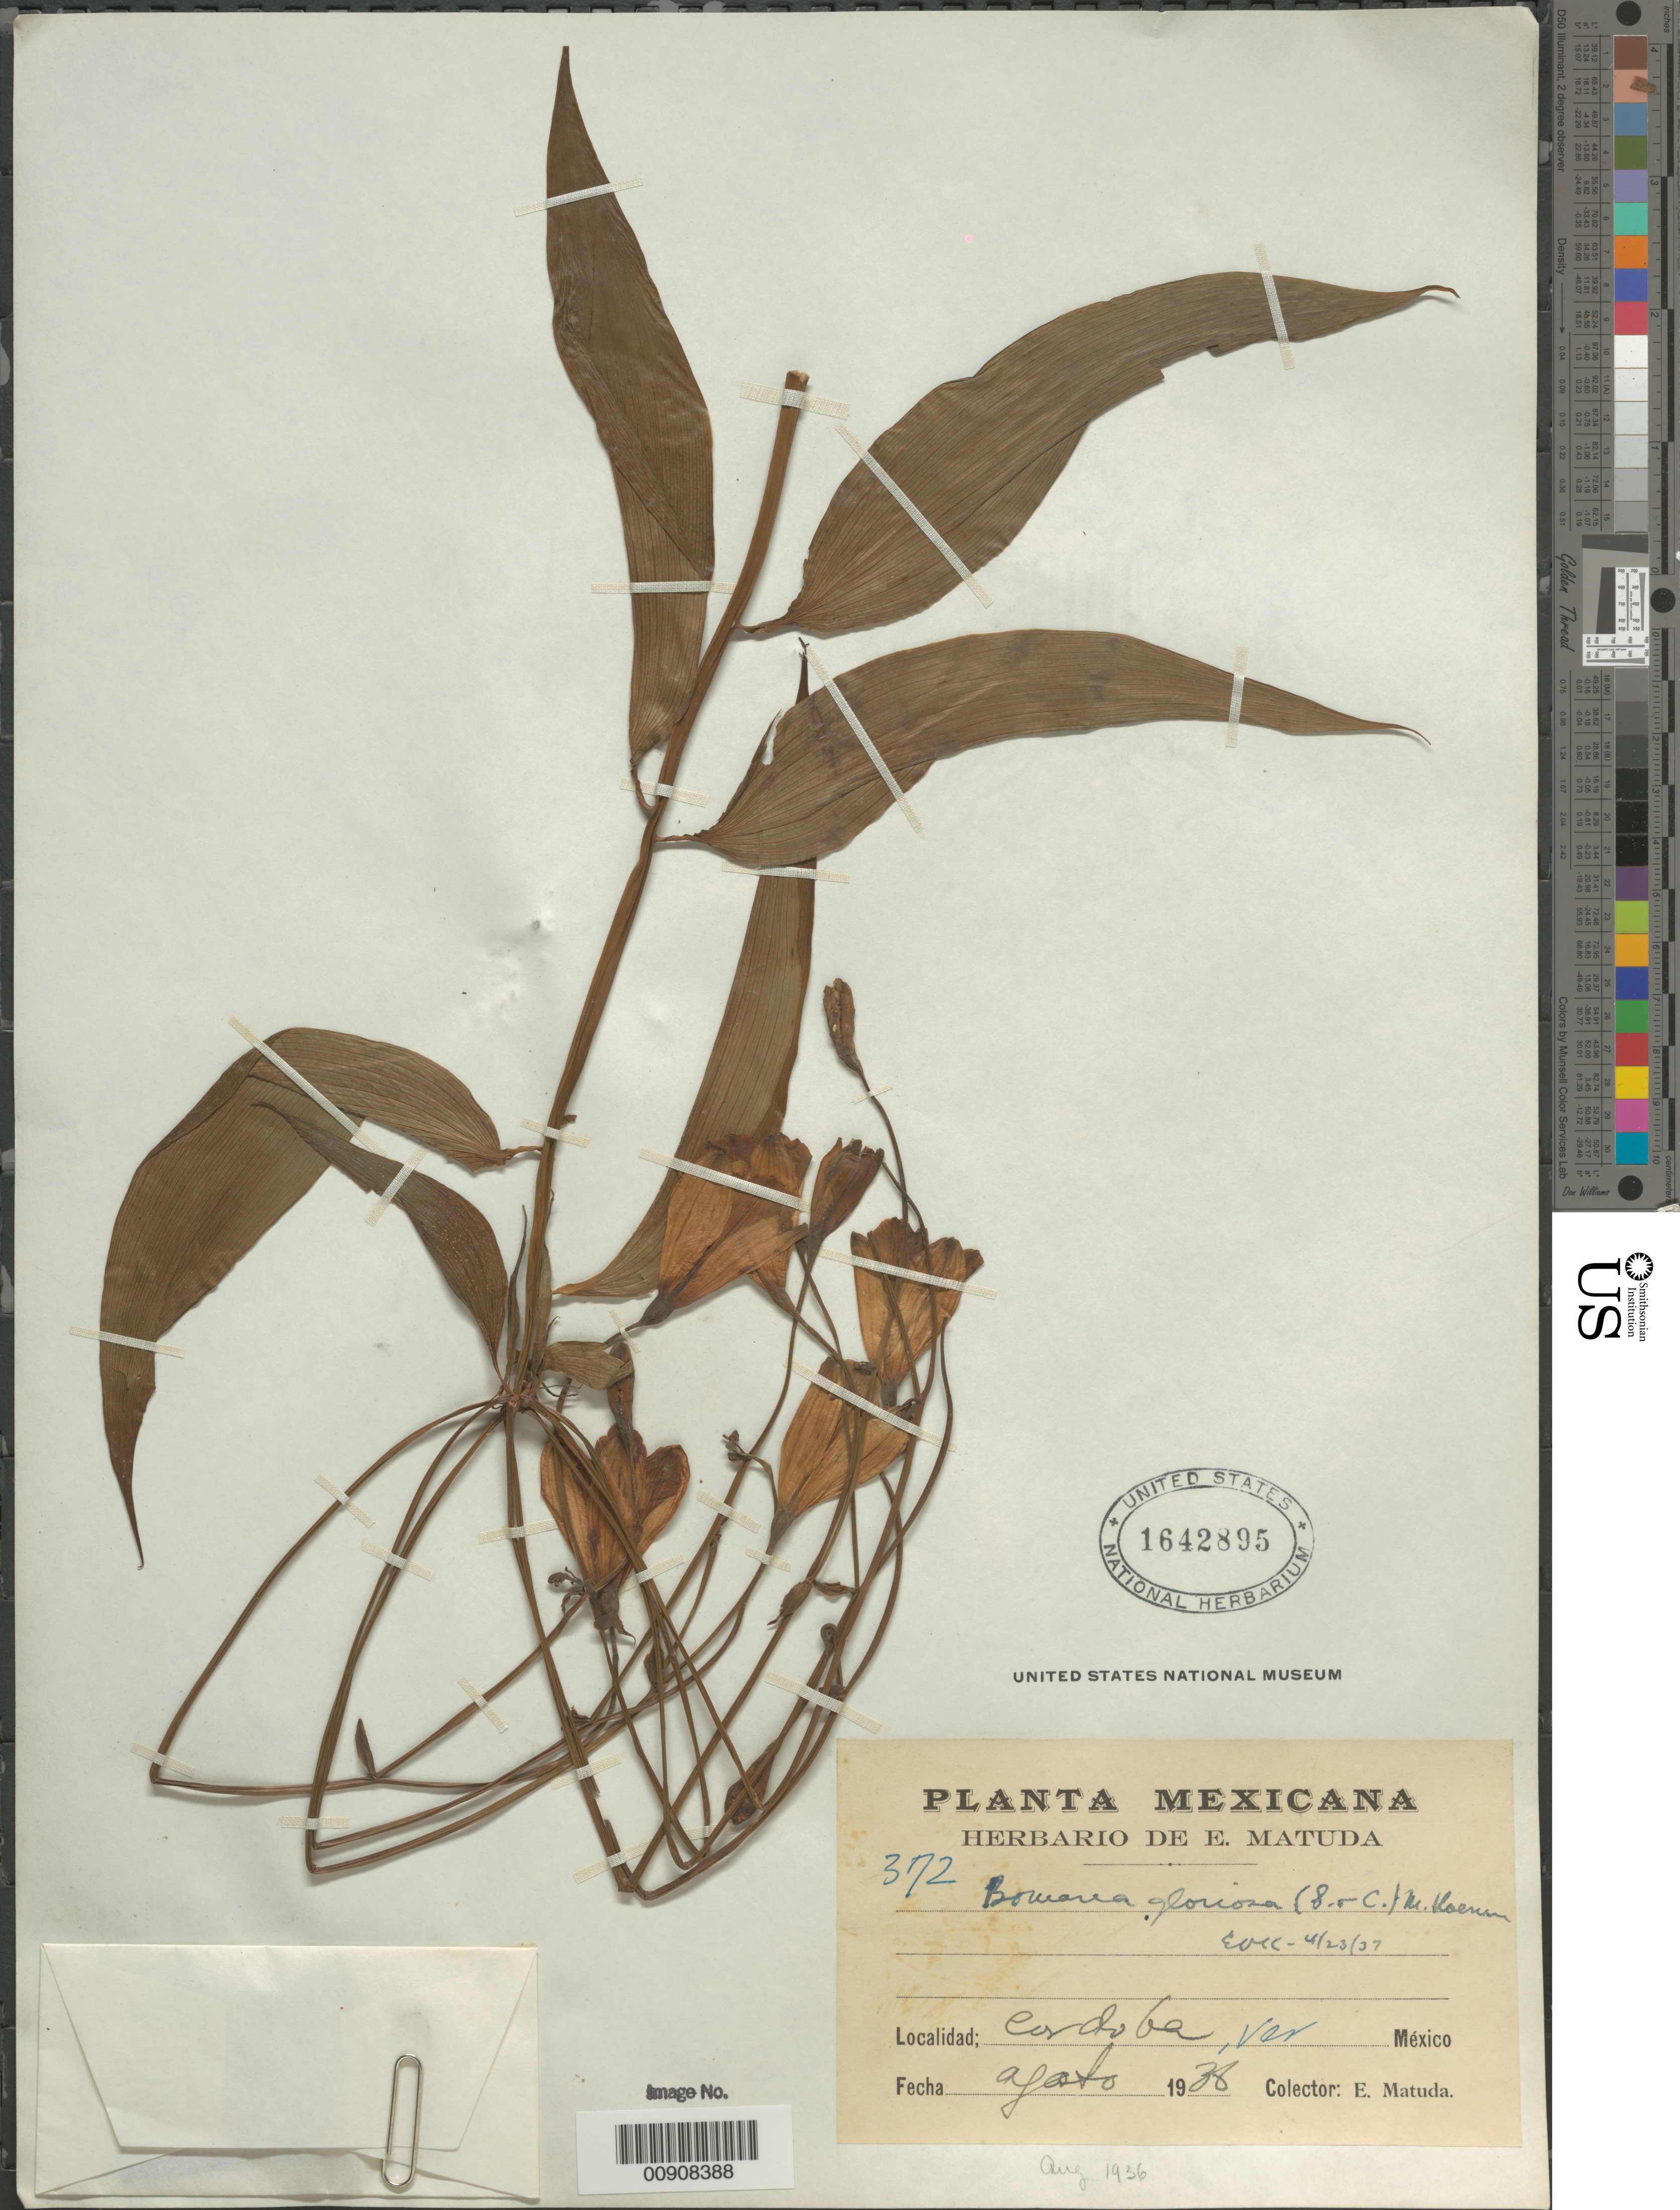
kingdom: Plantae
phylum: Tracheophyta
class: Liliopsida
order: Liliales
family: Alstroemeriaceae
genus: Bomarea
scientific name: Bomarea gloriosa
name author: (Schltdl.) M. Roem.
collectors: E. Matuda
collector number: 372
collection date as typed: Aug 1936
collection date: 1936-08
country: Mexico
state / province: Veracruz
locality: Cordoba, Veracruz.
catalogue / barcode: US 1642895